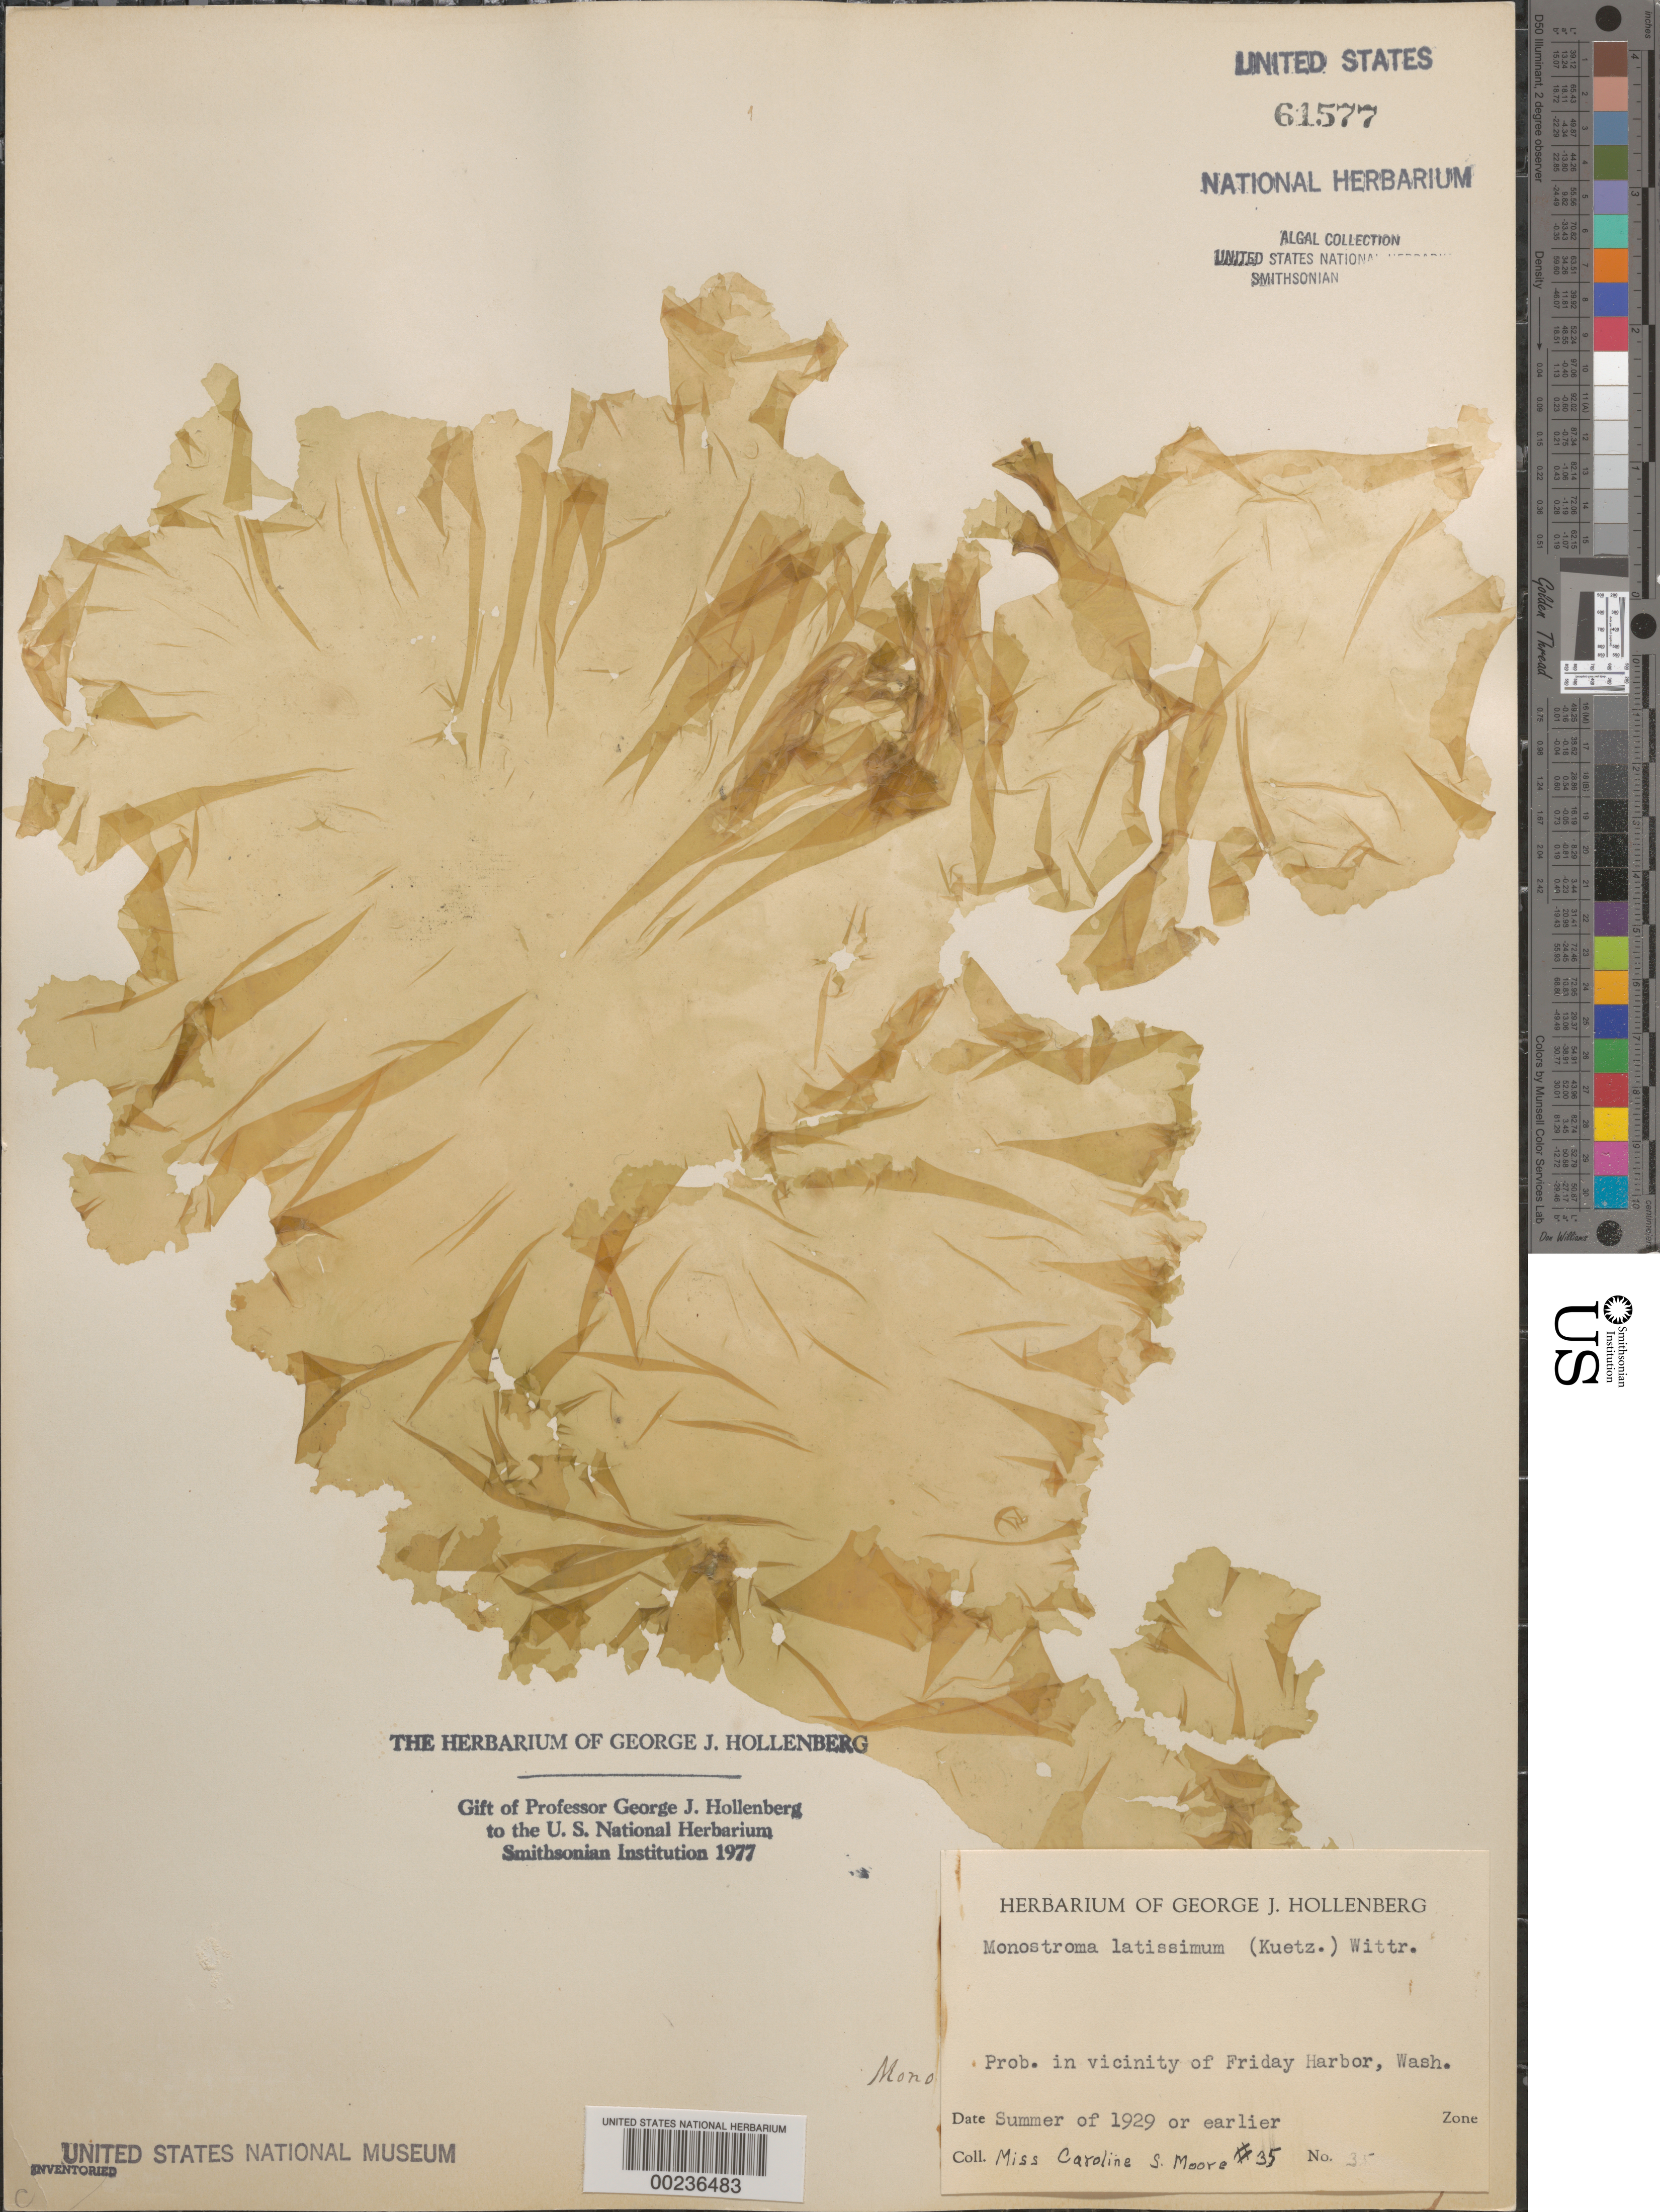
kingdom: Plantae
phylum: Chlorophyta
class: Ulvophyceae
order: Ulvales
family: Monostromataceae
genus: Monostroma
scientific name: Monostroma latissimum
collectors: C. Moore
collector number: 35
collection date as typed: Sum 1929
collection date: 1929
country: United States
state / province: Washington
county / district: San Juan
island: San Juan Island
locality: Probably Friday Harbor area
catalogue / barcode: US 61577